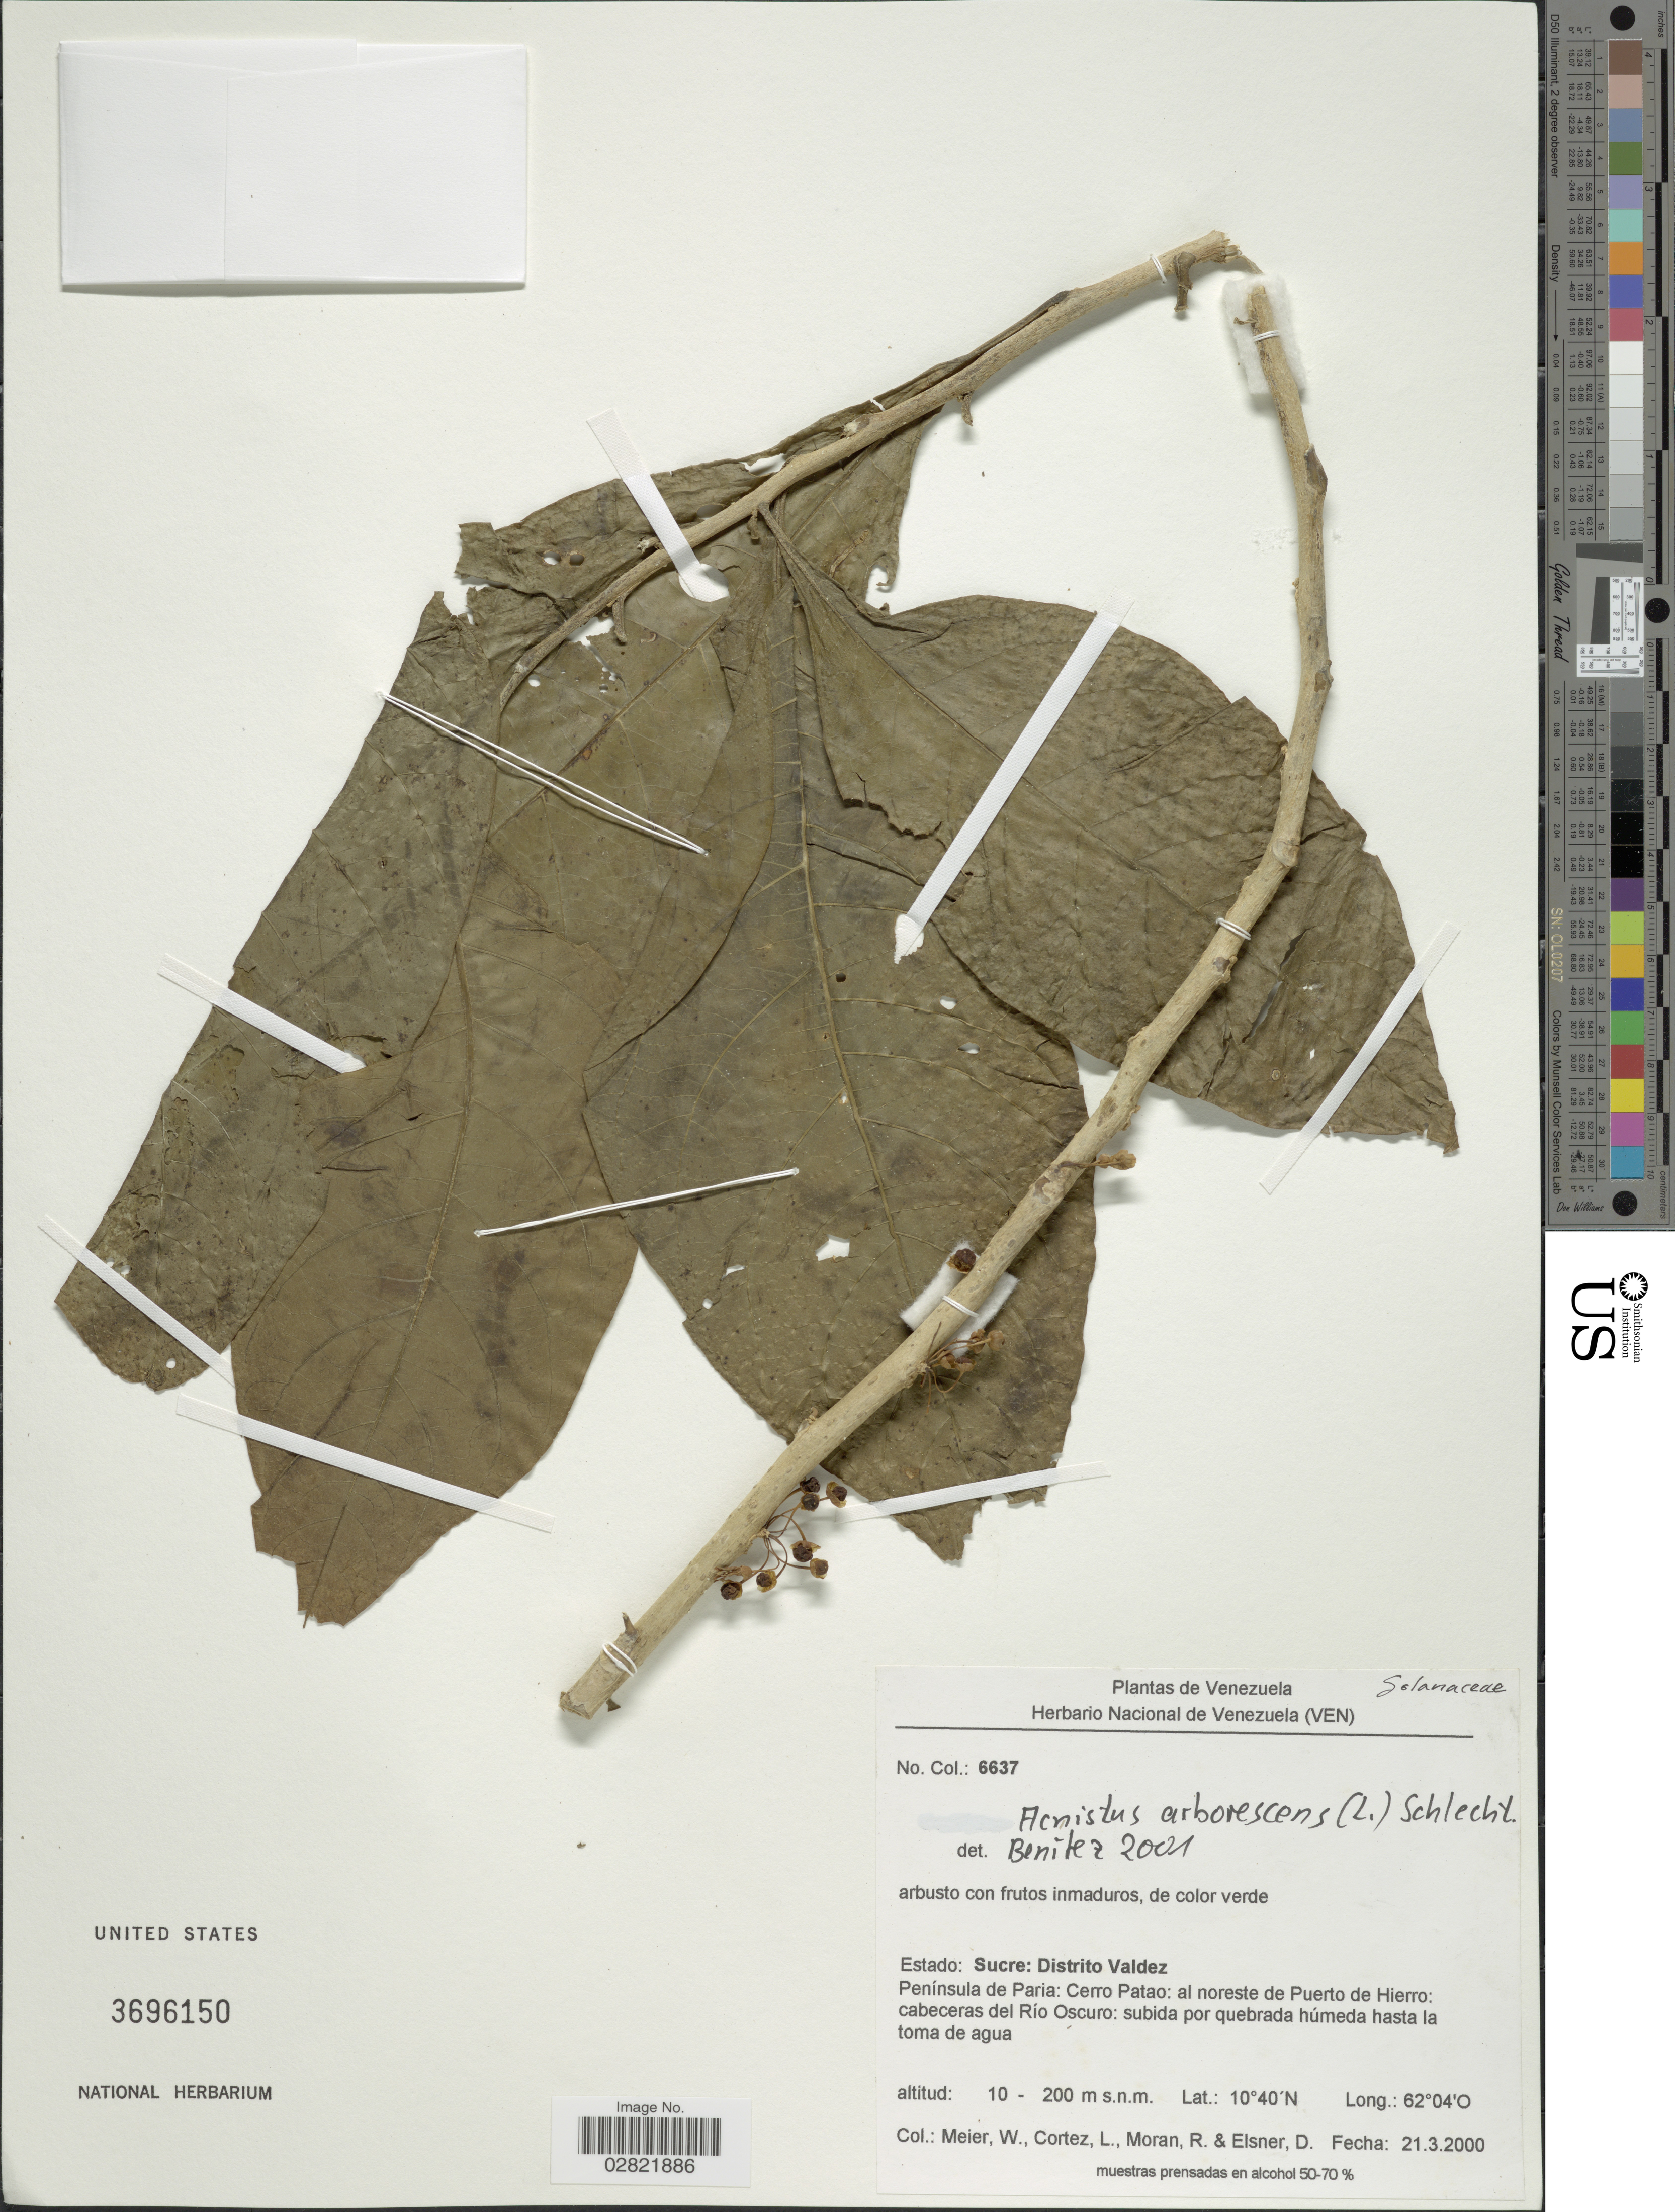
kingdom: Plantae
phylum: Tracheophyta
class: Magnoliopsida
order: Solanales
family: Solanaceae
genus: Acnistus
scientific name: Acnistus arborescens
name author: (L.) Schltdl.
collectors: W. Meier, L. Cortéz, R. Moran & D. Elsner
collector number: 6637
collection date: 2000-03-21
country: Venezuela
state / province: Sucre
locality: Estado: Sucre: Distrito Valdez, Península de Paria: Cerro Patao: al noreste de Puerto de Hierro: cabeceras del Río Oscuro.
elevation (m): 10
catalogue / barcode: US 3696150